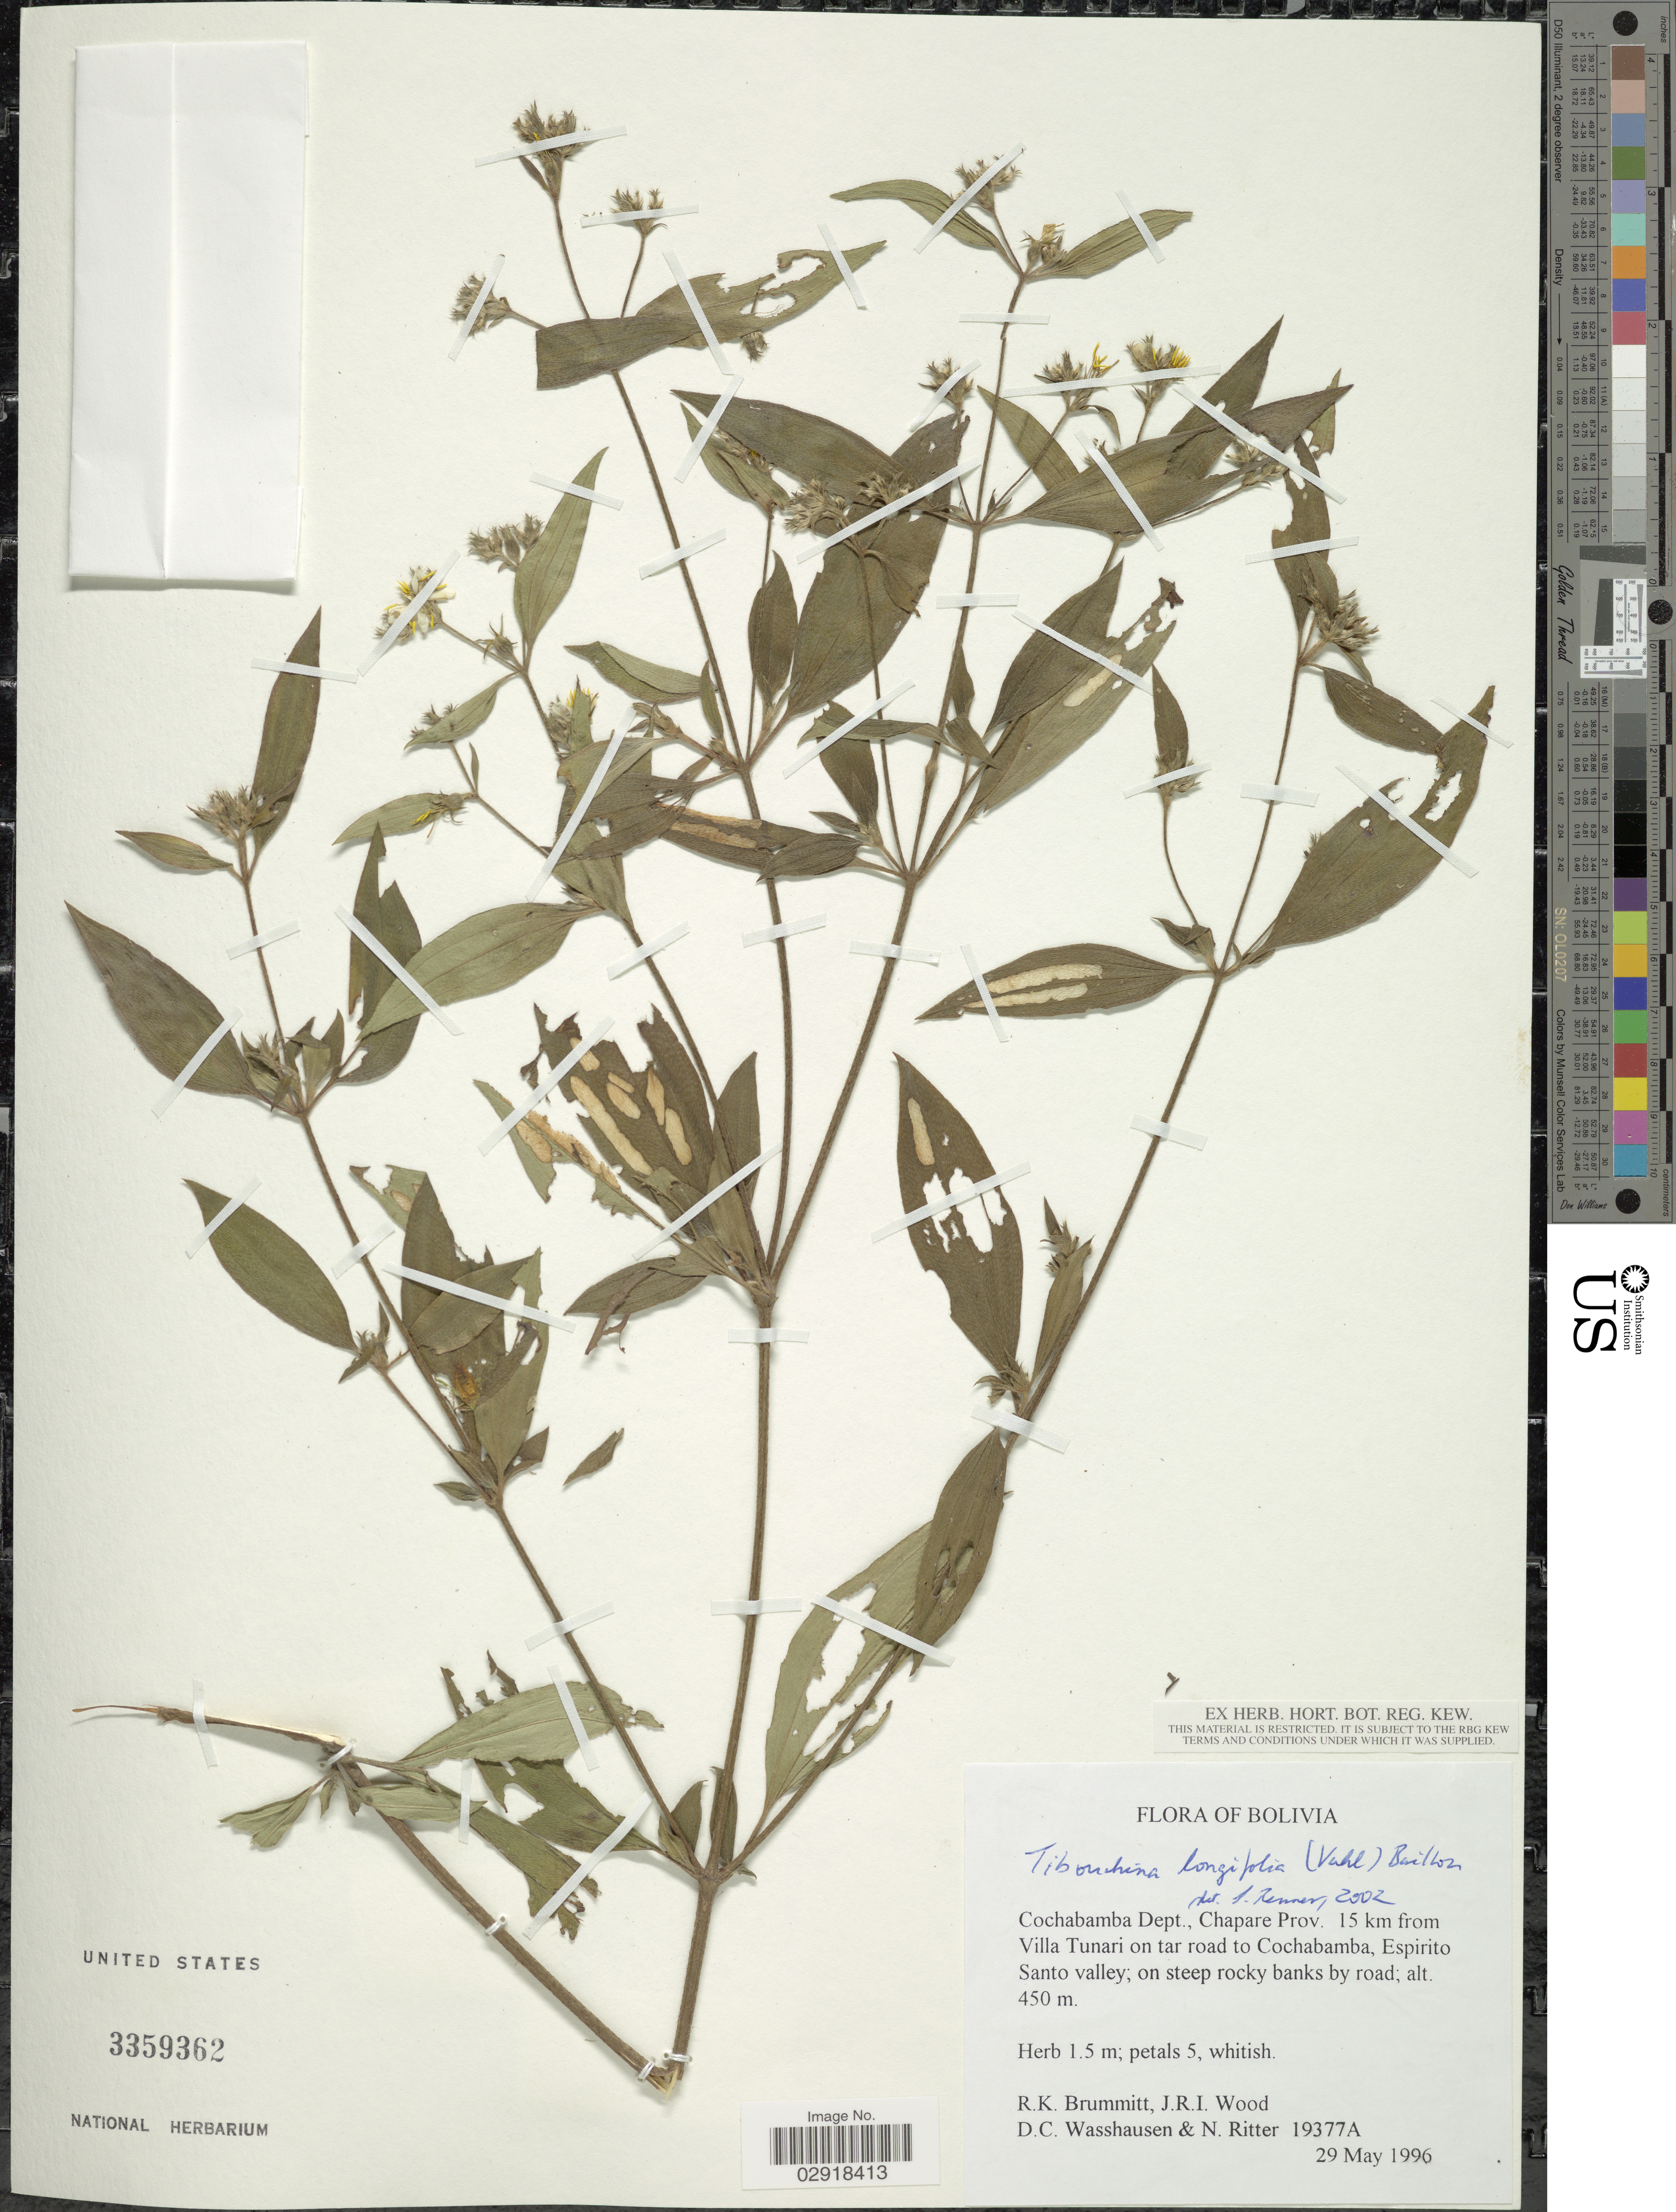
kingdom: Plantae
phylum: Tracheophyta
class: Magnoliopsida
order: Myrtales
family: Melastomataceae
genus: Chaetogastra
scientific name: Chaetogastra longifolia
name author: (Vahl) DC.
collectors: R. K. Brummitt, J. R. I. Wood, D. C. Wasshausen & N. Ritter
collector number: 19377A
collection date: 1996-05-29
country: Bolivia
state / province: Cochabamba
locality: Cochabamba Dept., Chapare Prov., 15 km from Villa Tunari on tar road to Cochabamba, Espirito Santo valley.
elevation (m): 450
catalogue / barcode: US 3359362